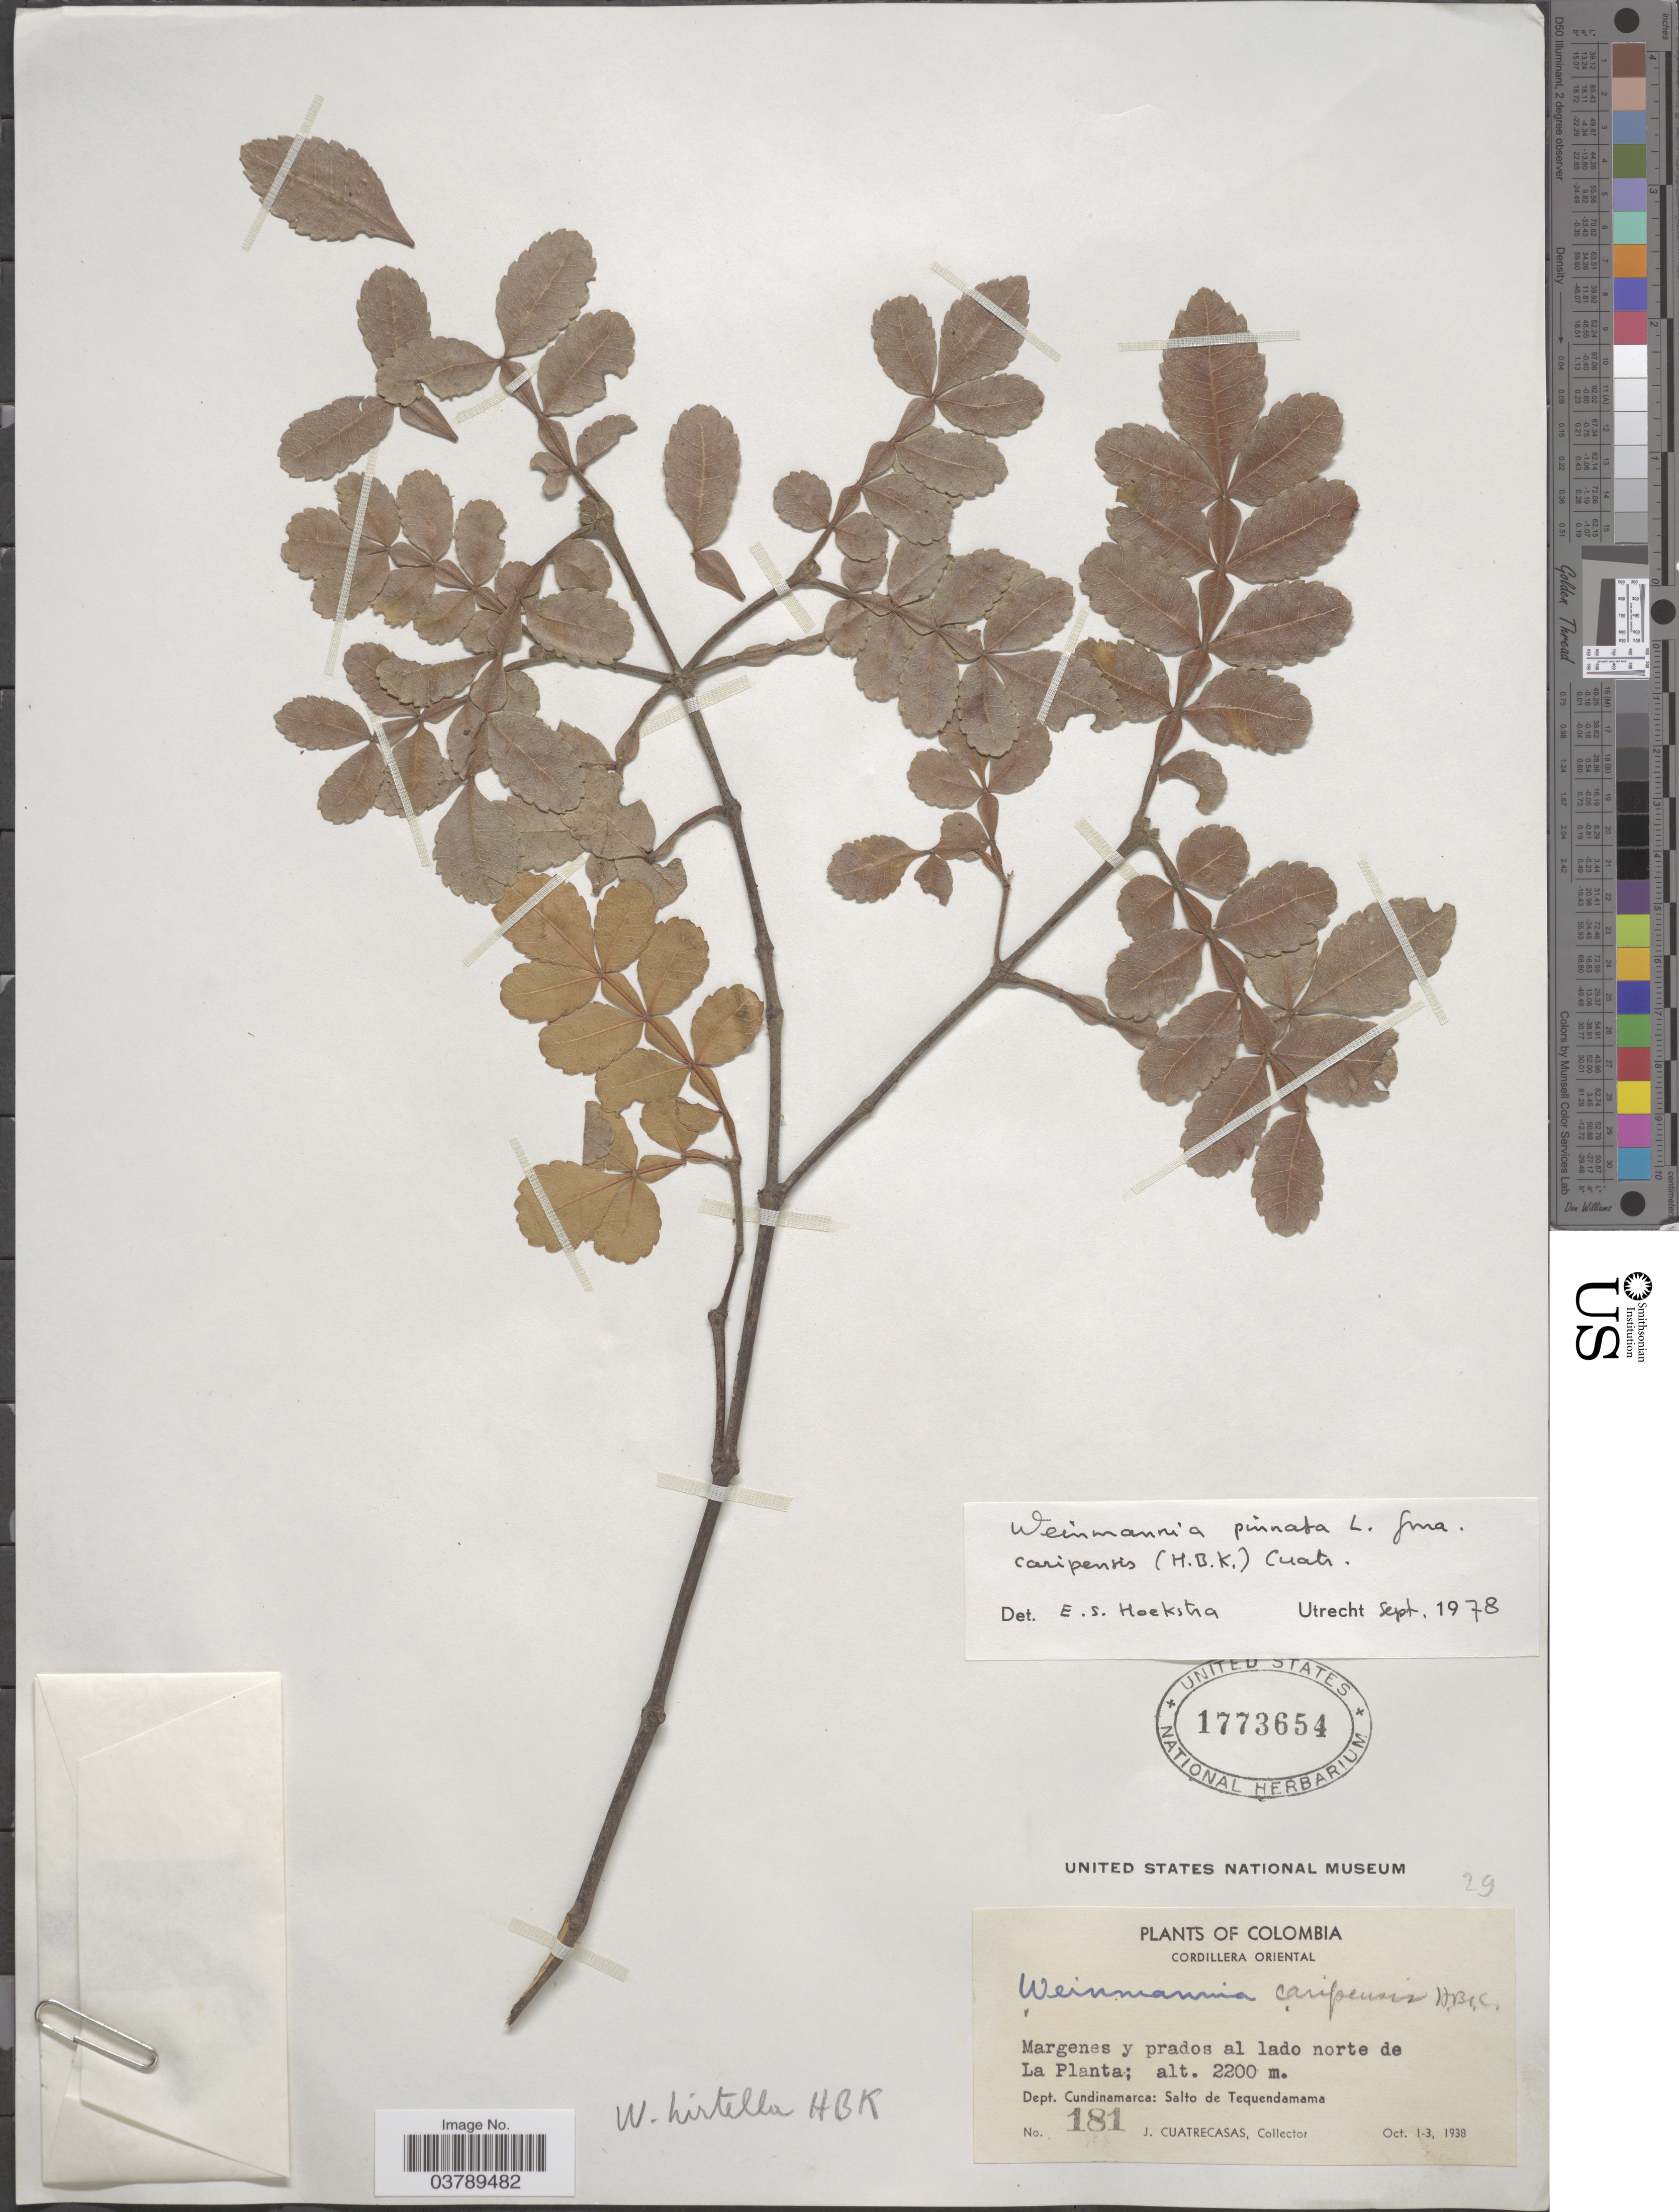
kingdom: Plantae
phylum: Tracheophyta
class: Magnoliopsida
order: Oxalidales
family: Cunoniaceae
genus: Weinmannia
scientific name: Weinmannia pinnata var. caripensis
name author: (Kunth) Cuatrec.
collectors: J. Cuatrecasas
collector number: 181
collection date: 1938-10-01/1938-10-03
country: Colombia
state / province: Cundinamarca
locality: Margenes y prados al lado norte La Planta. Dept. Cundinamarca: Salto de Tequendamama.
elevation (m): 2200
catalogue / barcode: US 1773654